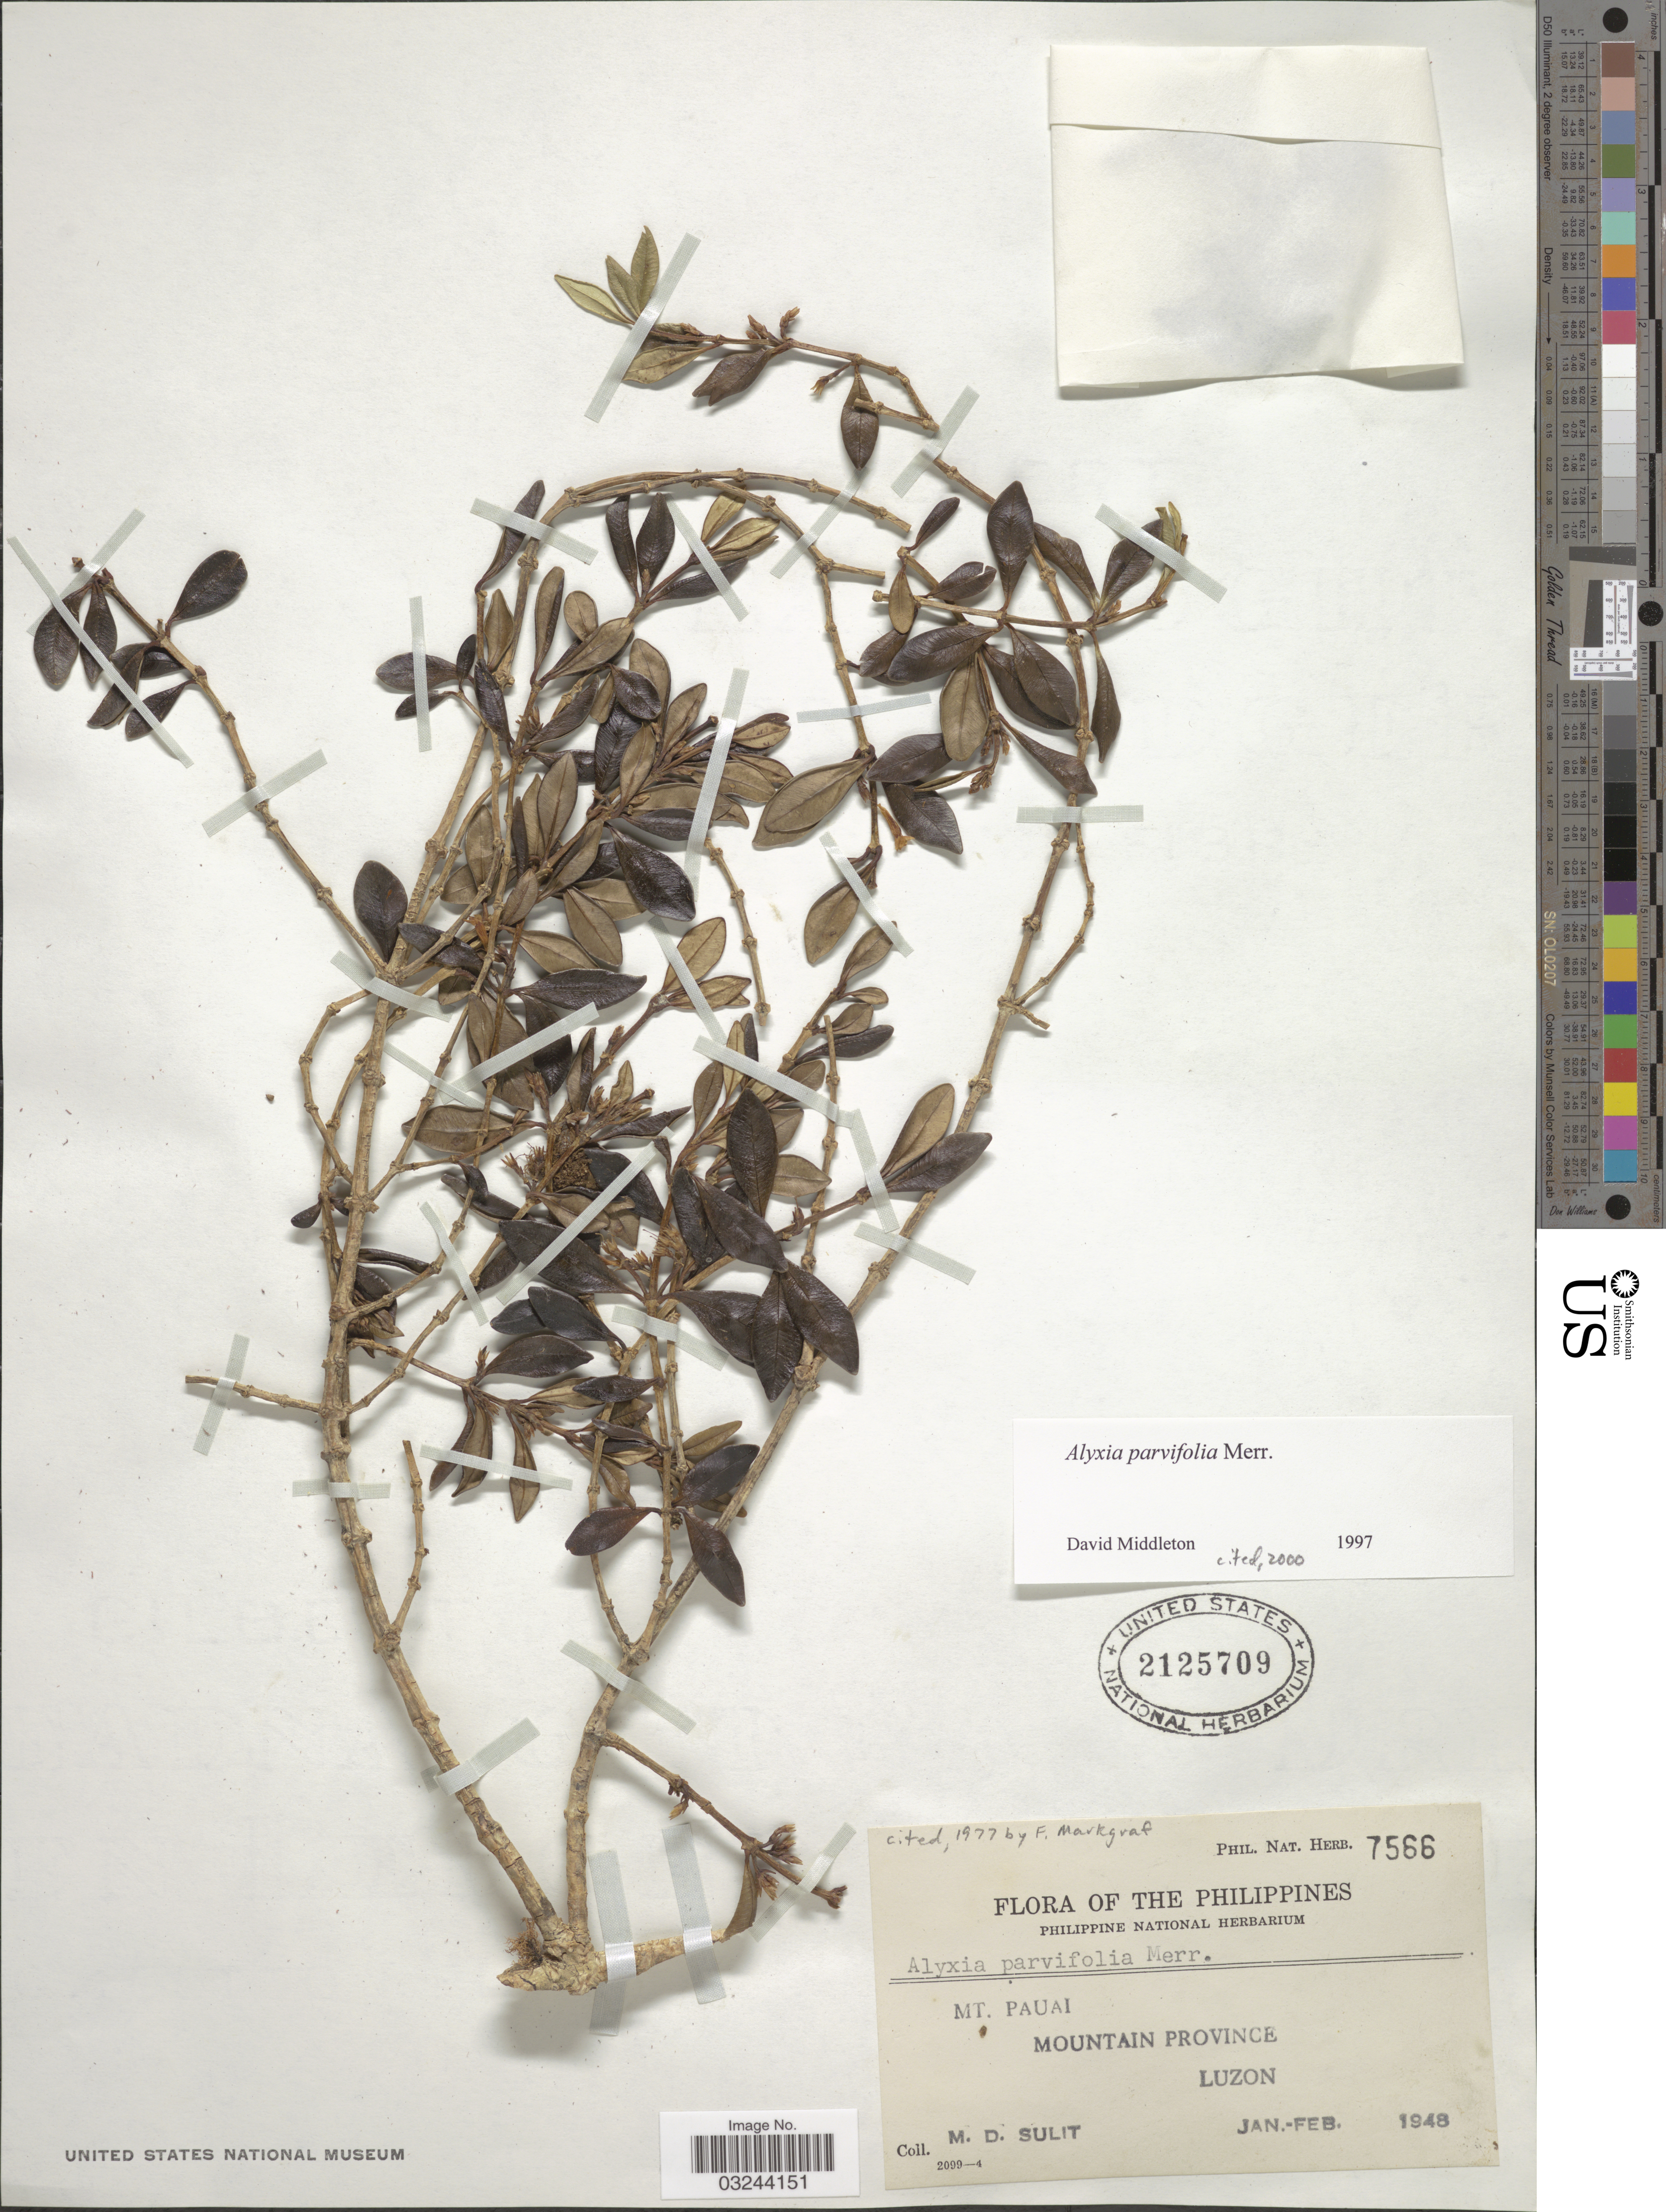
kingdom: Plantae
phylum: Tracheophyta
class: Magnoliopsida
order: Gentianales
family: Apocynaceae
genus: Alyxia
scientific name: Alyxia parvifolia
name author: (Merr.) Merr.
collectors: M. Sulit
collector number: Phil. Nat. Herb. 7566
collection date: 1948-01/1948-02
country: Philippines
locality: Mt. Pauai, Mountain Province, Luzon.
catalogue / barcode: US 2125709